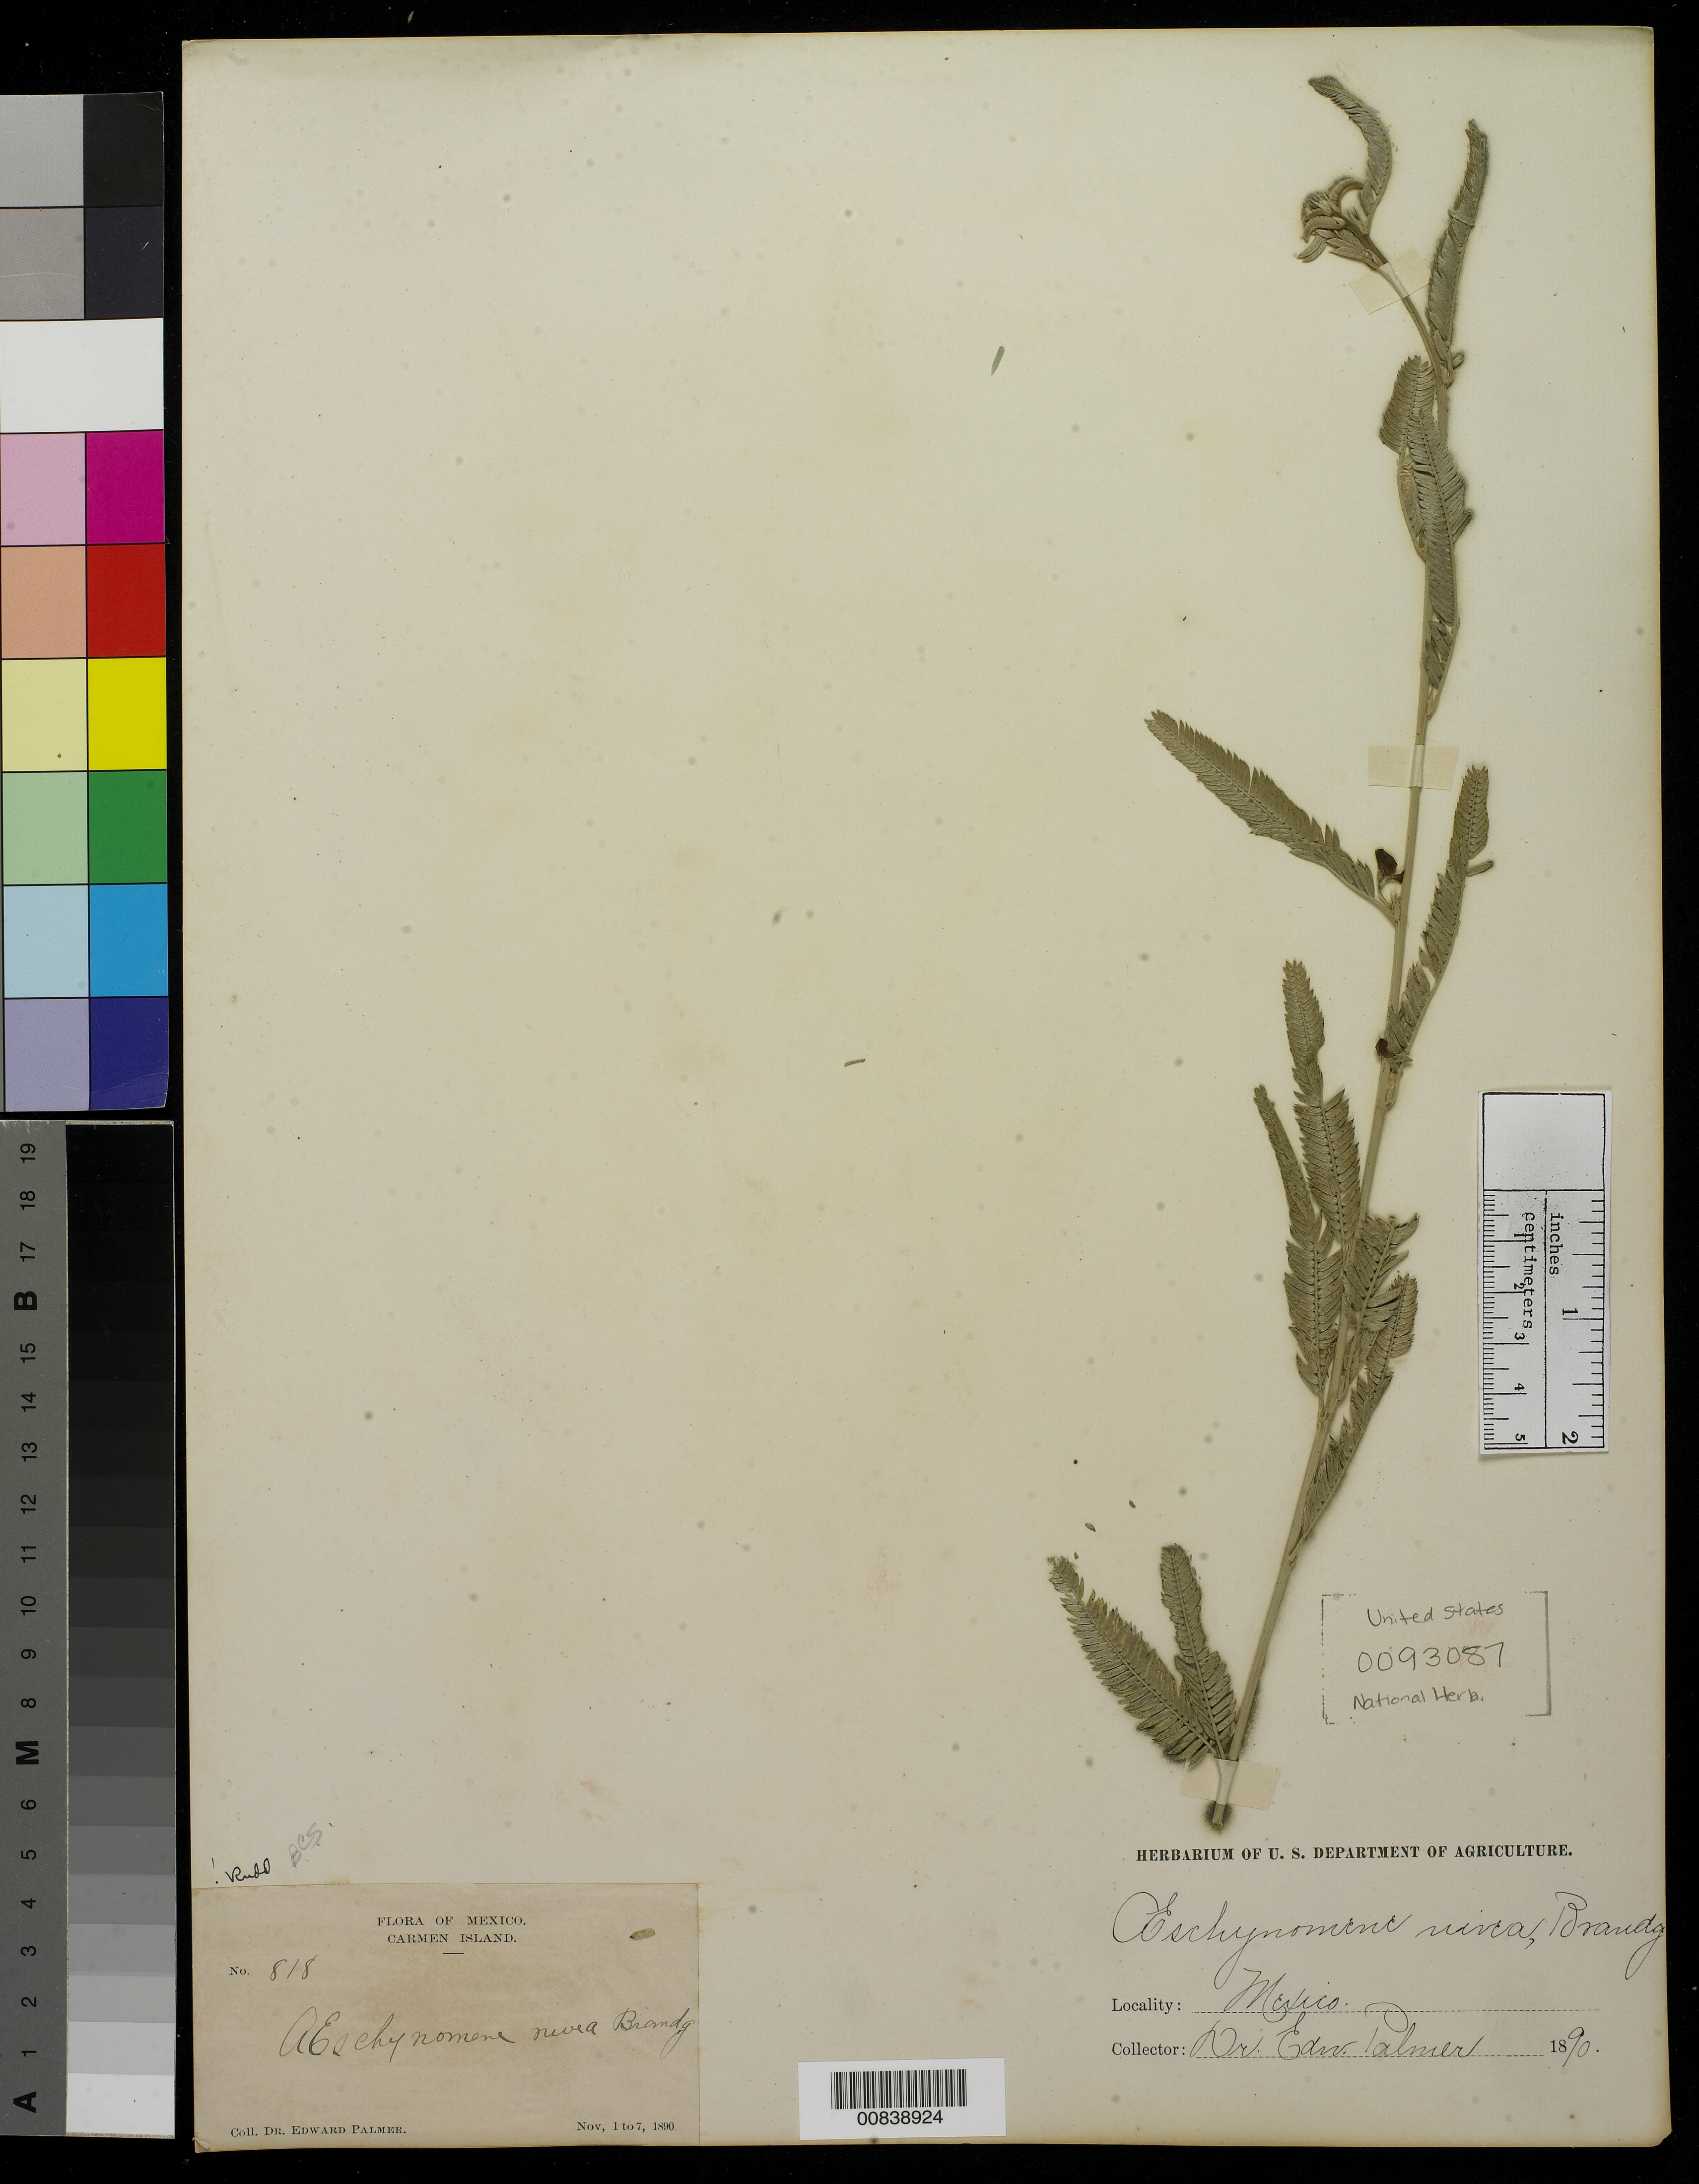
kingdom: Plantae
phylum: Tracheophyta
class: Magnoliopsida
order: Fabales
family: Fabaceae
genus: Aeschynomene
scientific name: Aeschynomene nivea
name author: Brandegee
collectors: E. Palmer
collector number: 818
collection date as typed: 01 Nov 1890 to 07 Nov 1890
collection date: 1890-11-01/1890-11-07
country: Mexico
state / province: Baja California Sur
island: Carmen I.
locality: Carmen Island, Baja California Sur.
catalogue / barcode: US 93087